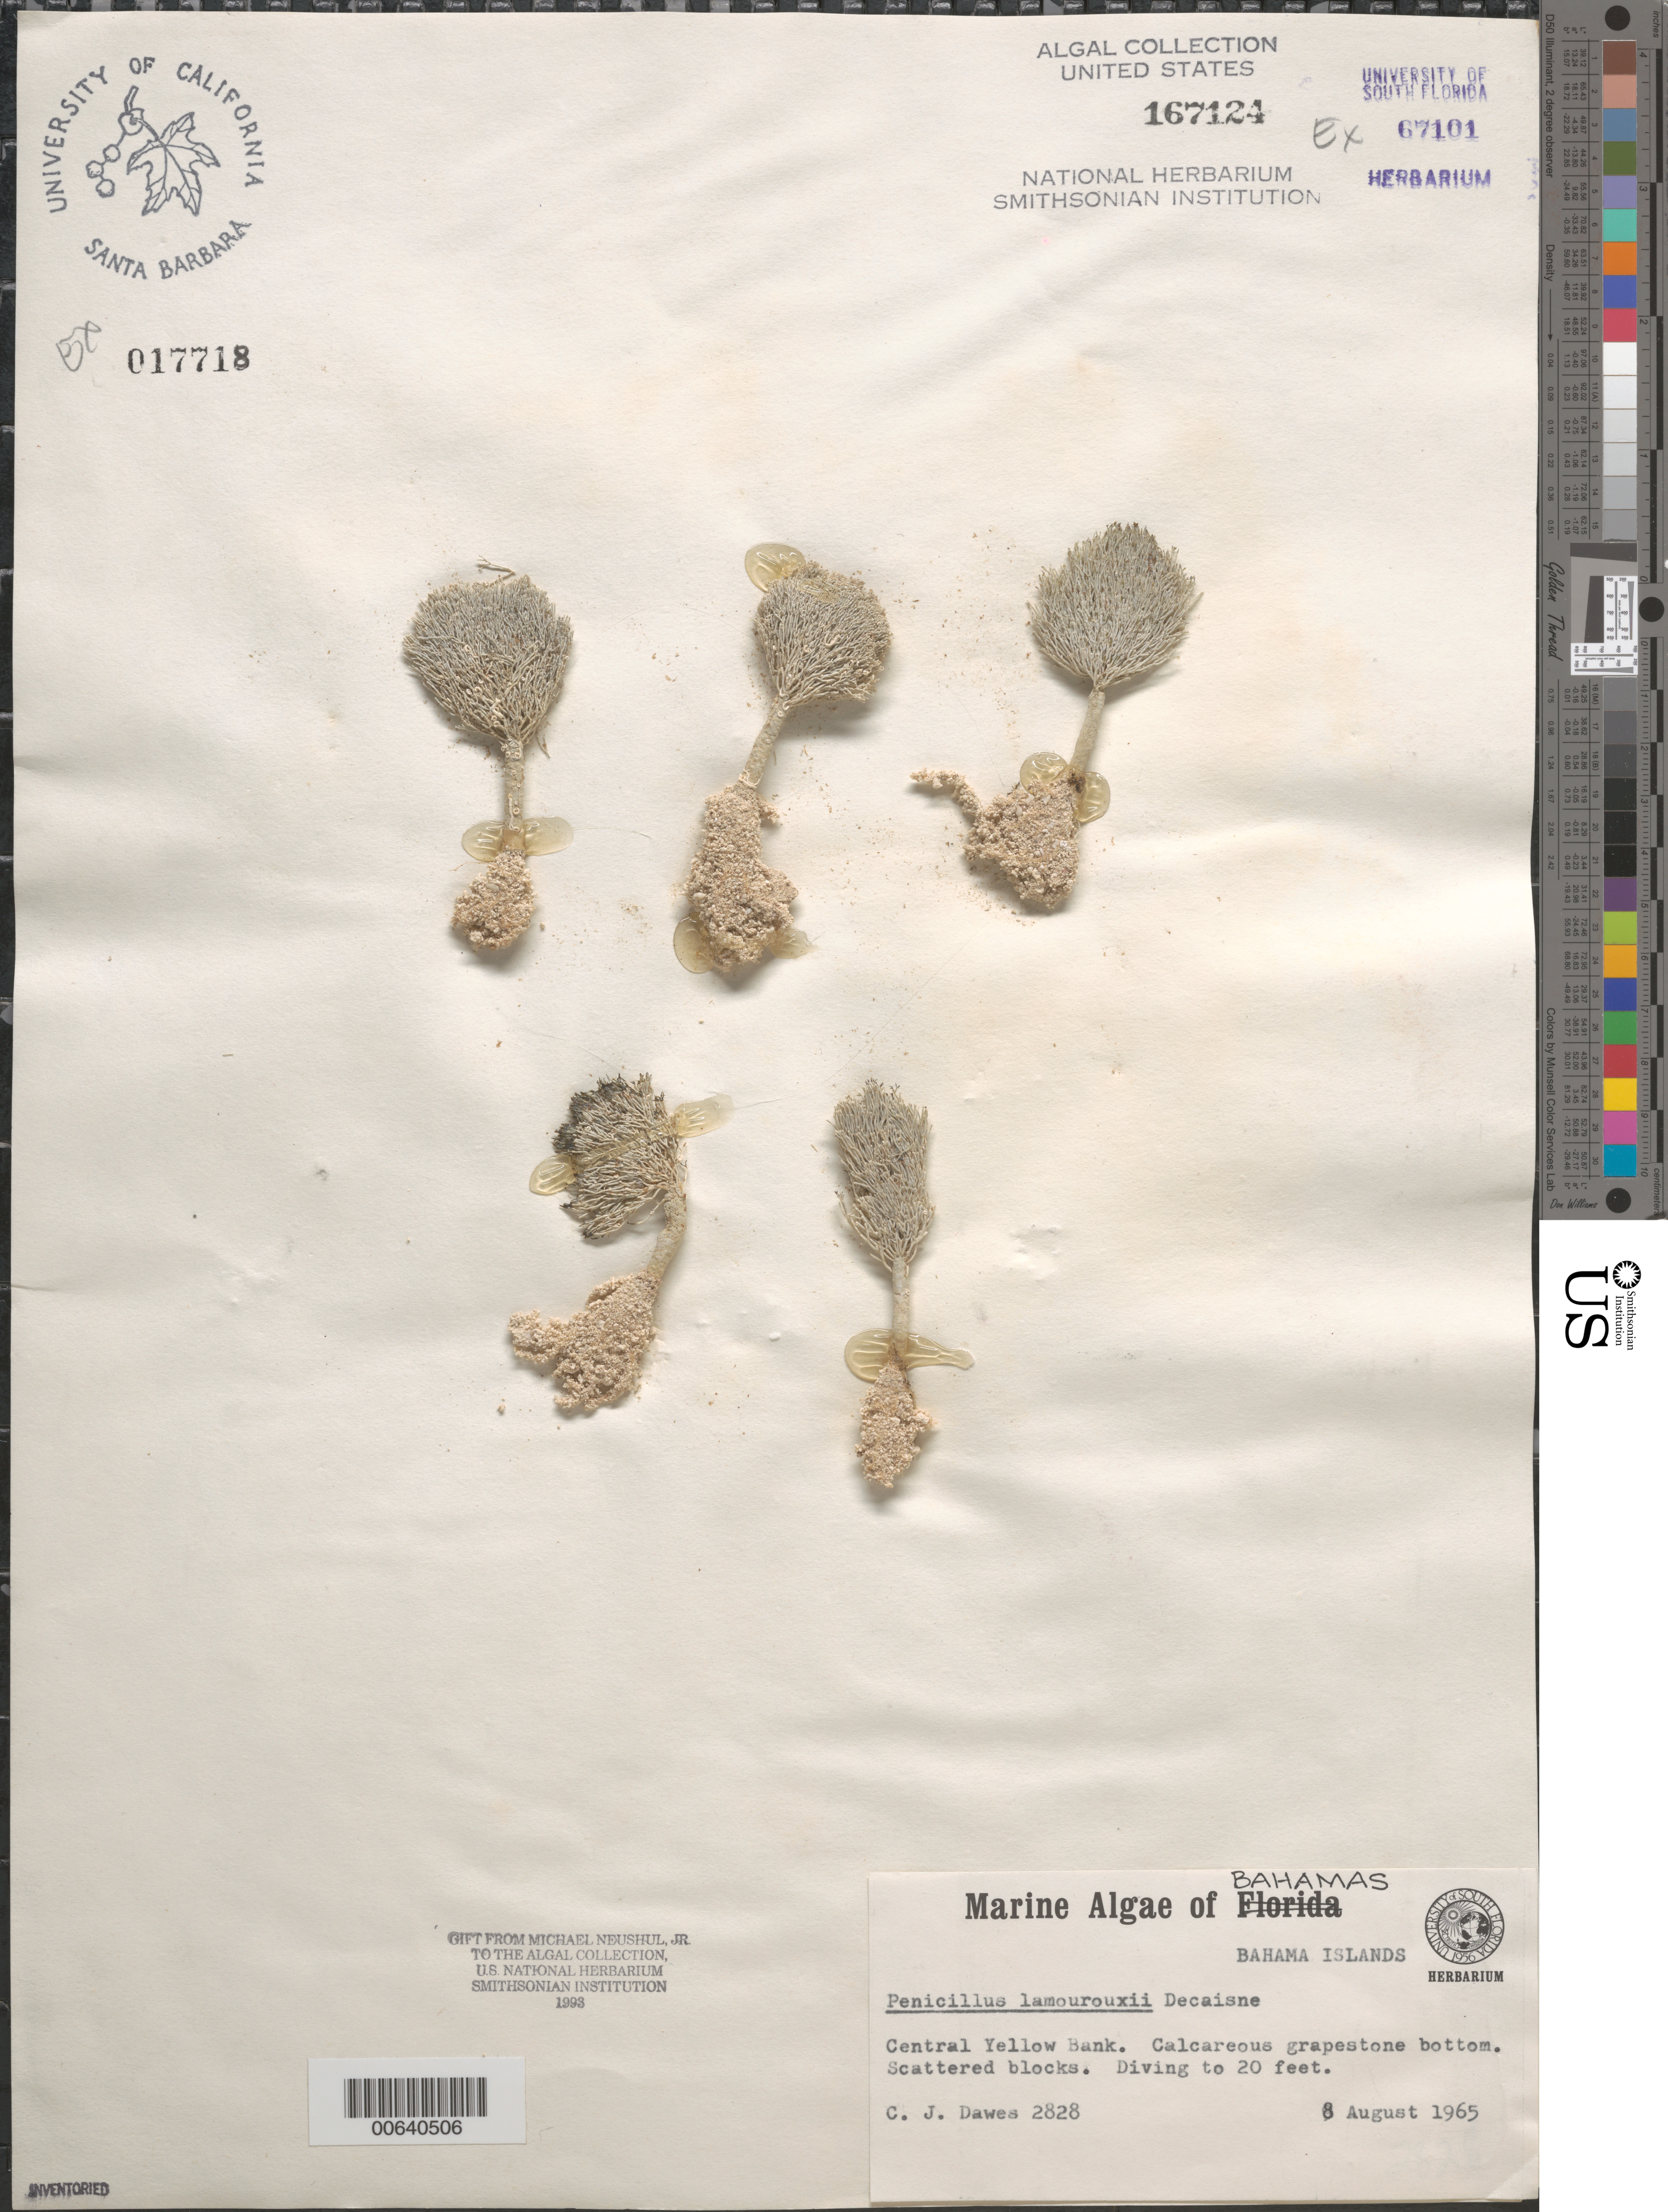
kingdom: Plantae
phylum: Chlorophyta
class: Ulvophyceae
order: Bryopsidales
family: Udoteaceae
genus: Penicillus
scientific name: Penicillus lamourouxii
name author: Decne.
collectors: C. Dawes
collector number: CJD 2828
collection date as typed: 08 Aug 1965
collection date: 1965-08-08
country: Bahamas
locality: Central Yellow Bank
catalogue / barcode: US 167124